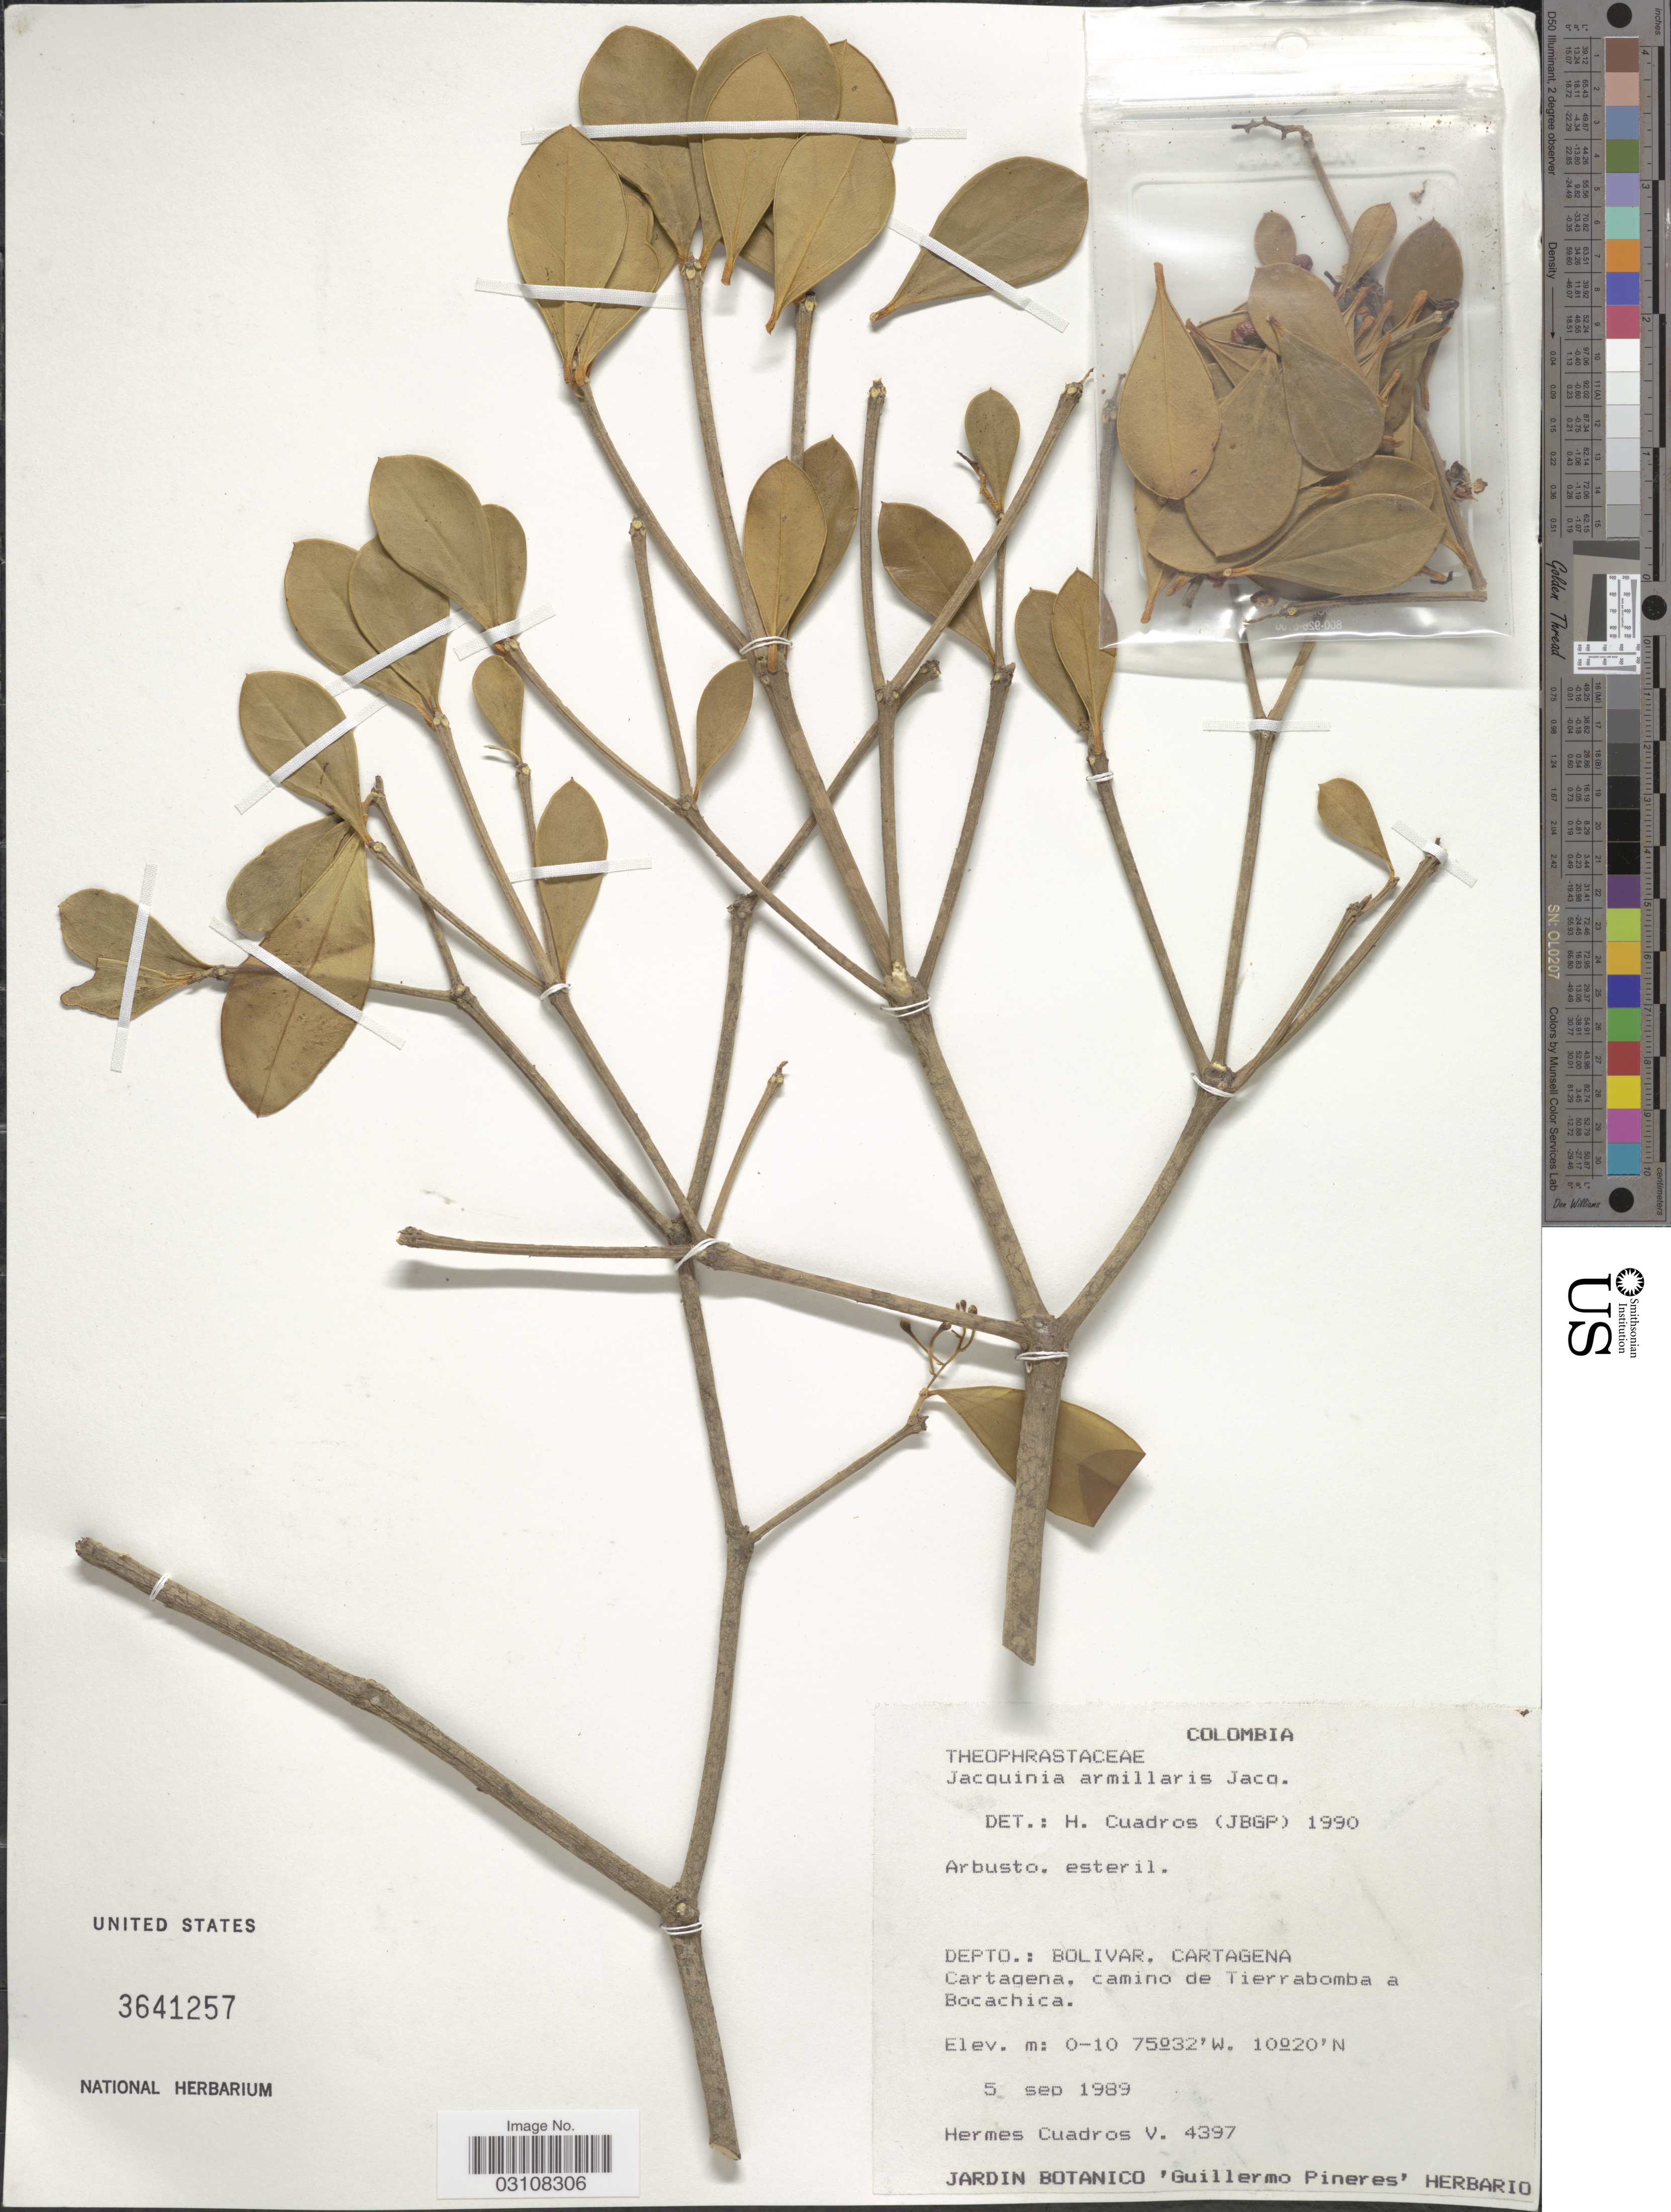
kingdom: Plantae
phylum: Tracheophyta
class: Magnoliopsida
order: Ericales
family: Primulaceae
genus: Jacquinia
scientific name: Jacquinia armillaris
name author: Jacq.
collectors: H. Cuadros V.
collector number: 4397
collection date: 1989-09-05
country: Colombia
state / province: Bolívar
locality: Depto.: Bolivar, Cartagena, camino de Tierrabomba a Bocachica.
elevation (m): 0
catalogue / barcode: US 3641257